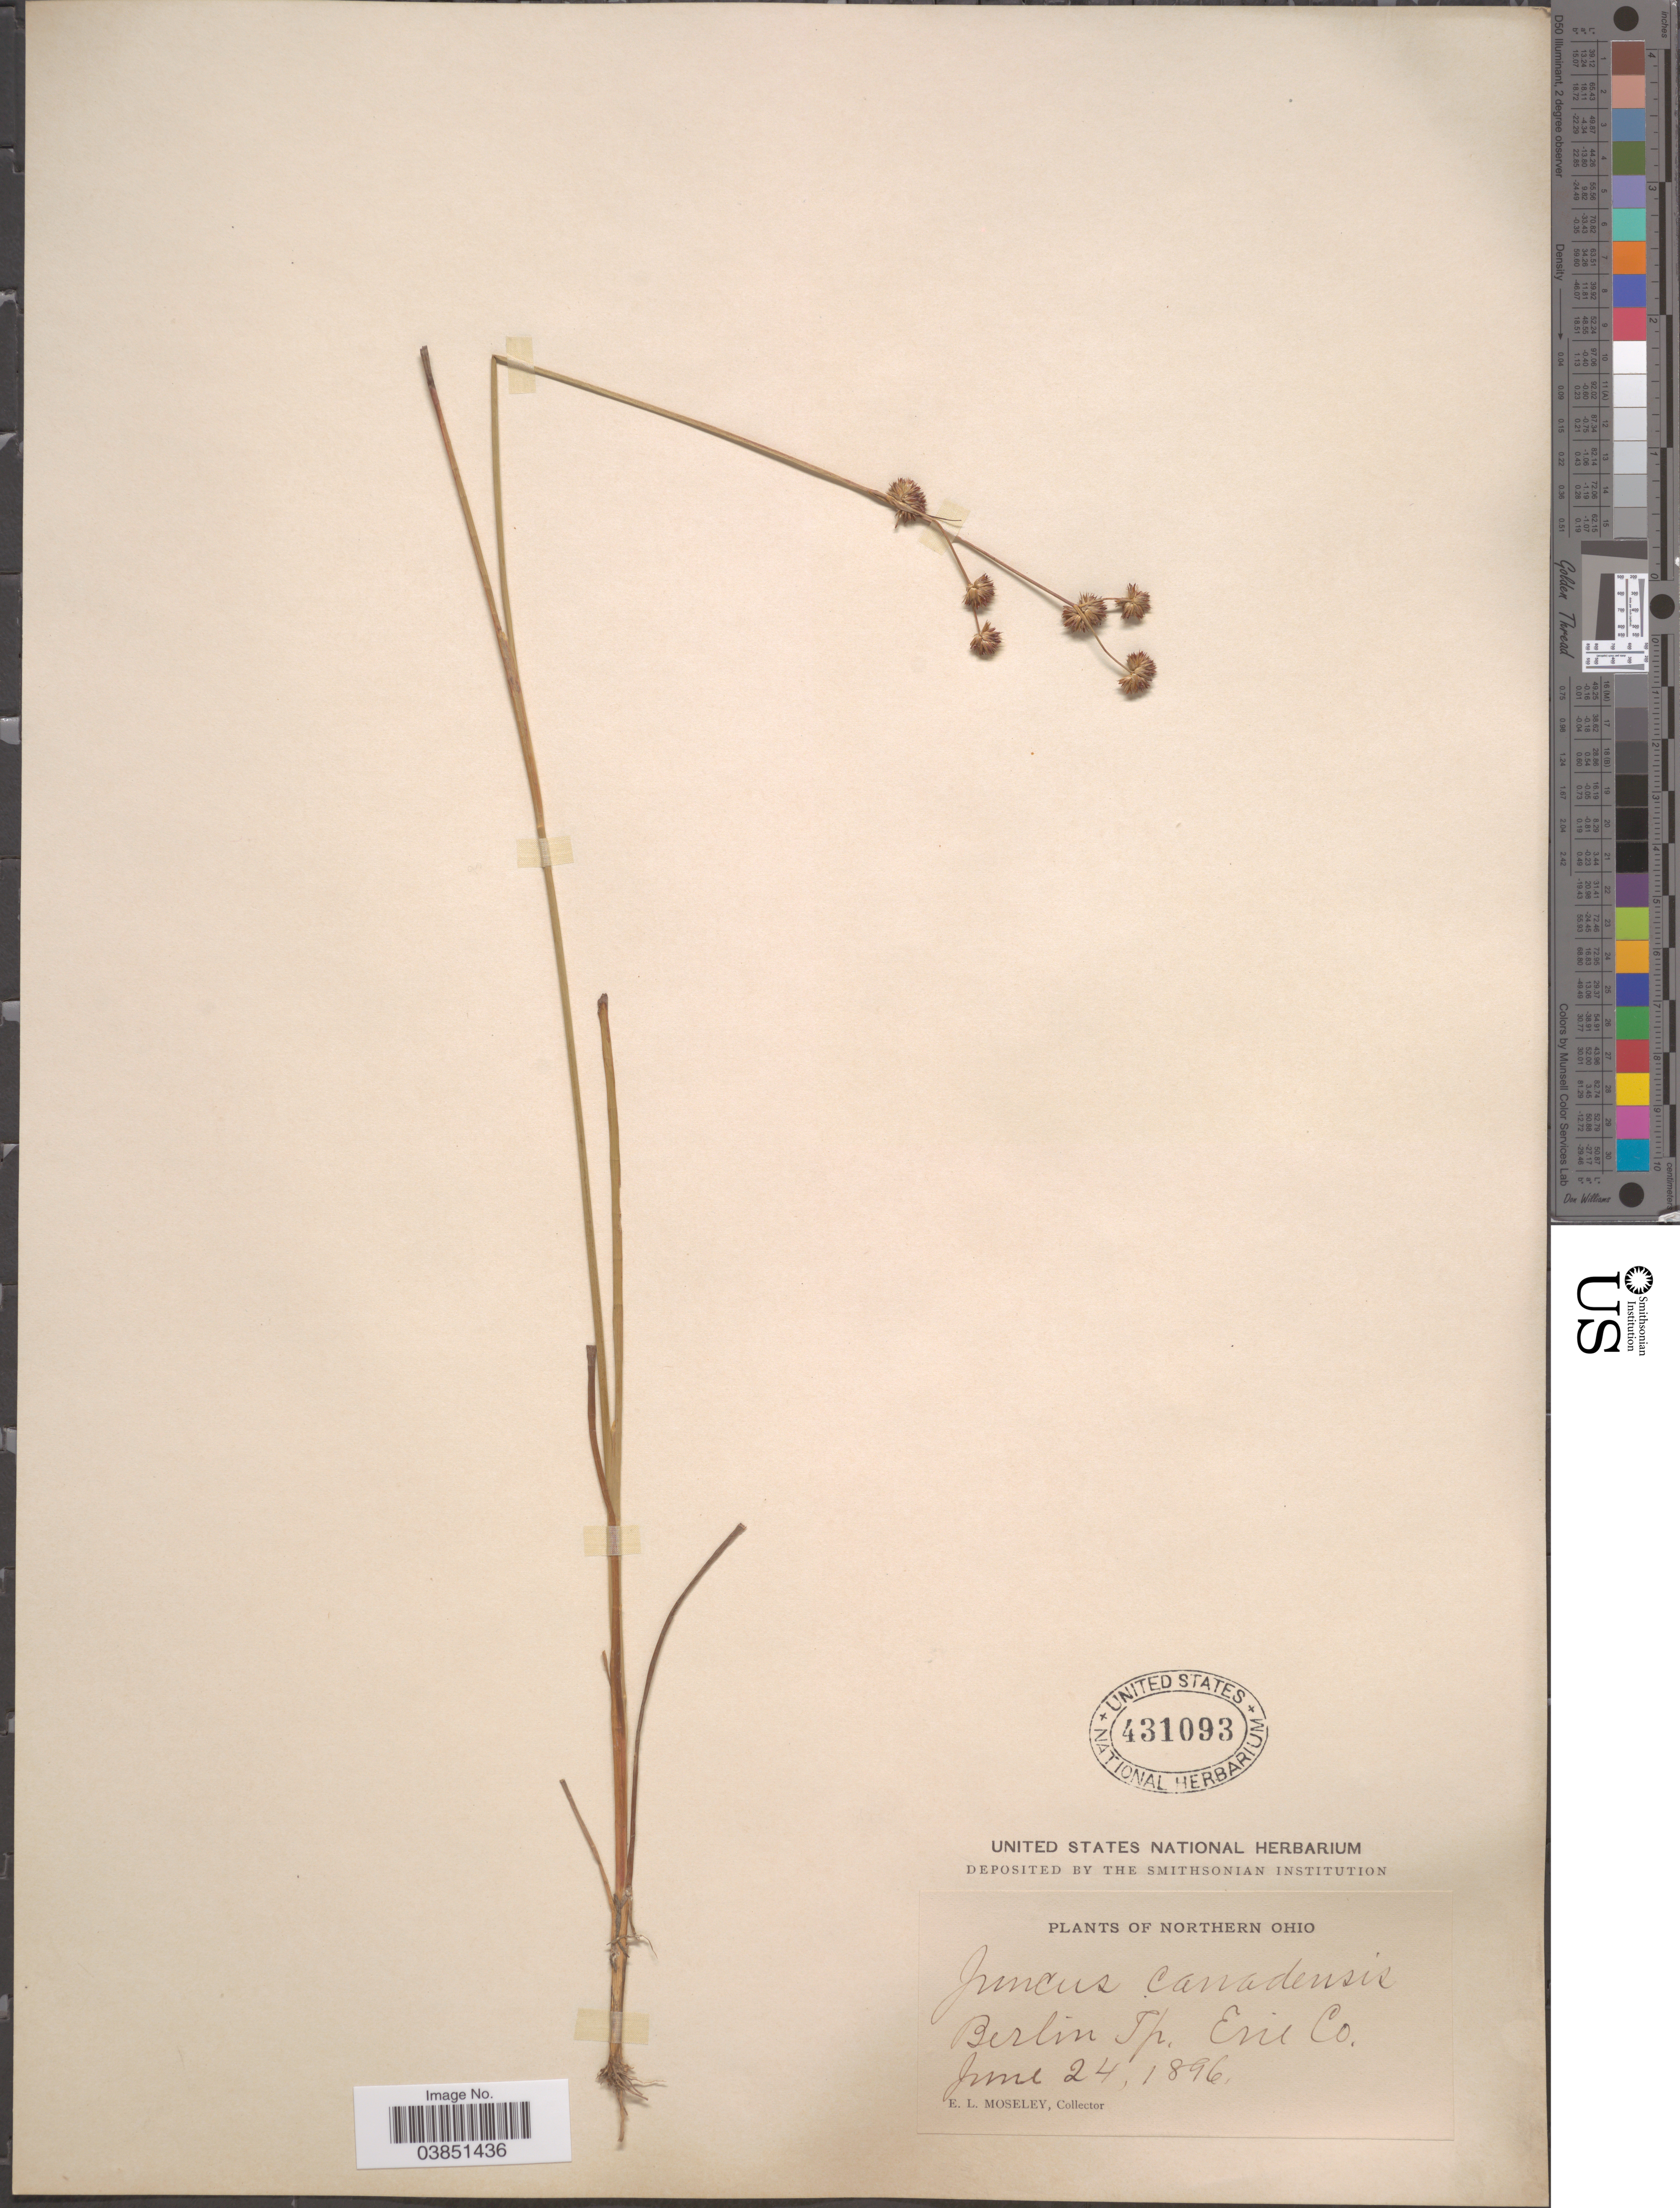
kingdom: Plantae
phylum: Tracheophyta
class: Liliopsida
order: Poales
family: Juncaceae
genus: Juncus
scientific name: Juncus canadensis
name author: J. Gay ex Laharpe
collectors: E. Moseley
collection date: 1896-06-24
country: United States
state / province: Ohio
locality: Northern Ohio. Berlin Tp. Erie Co.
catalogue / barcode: US 431093